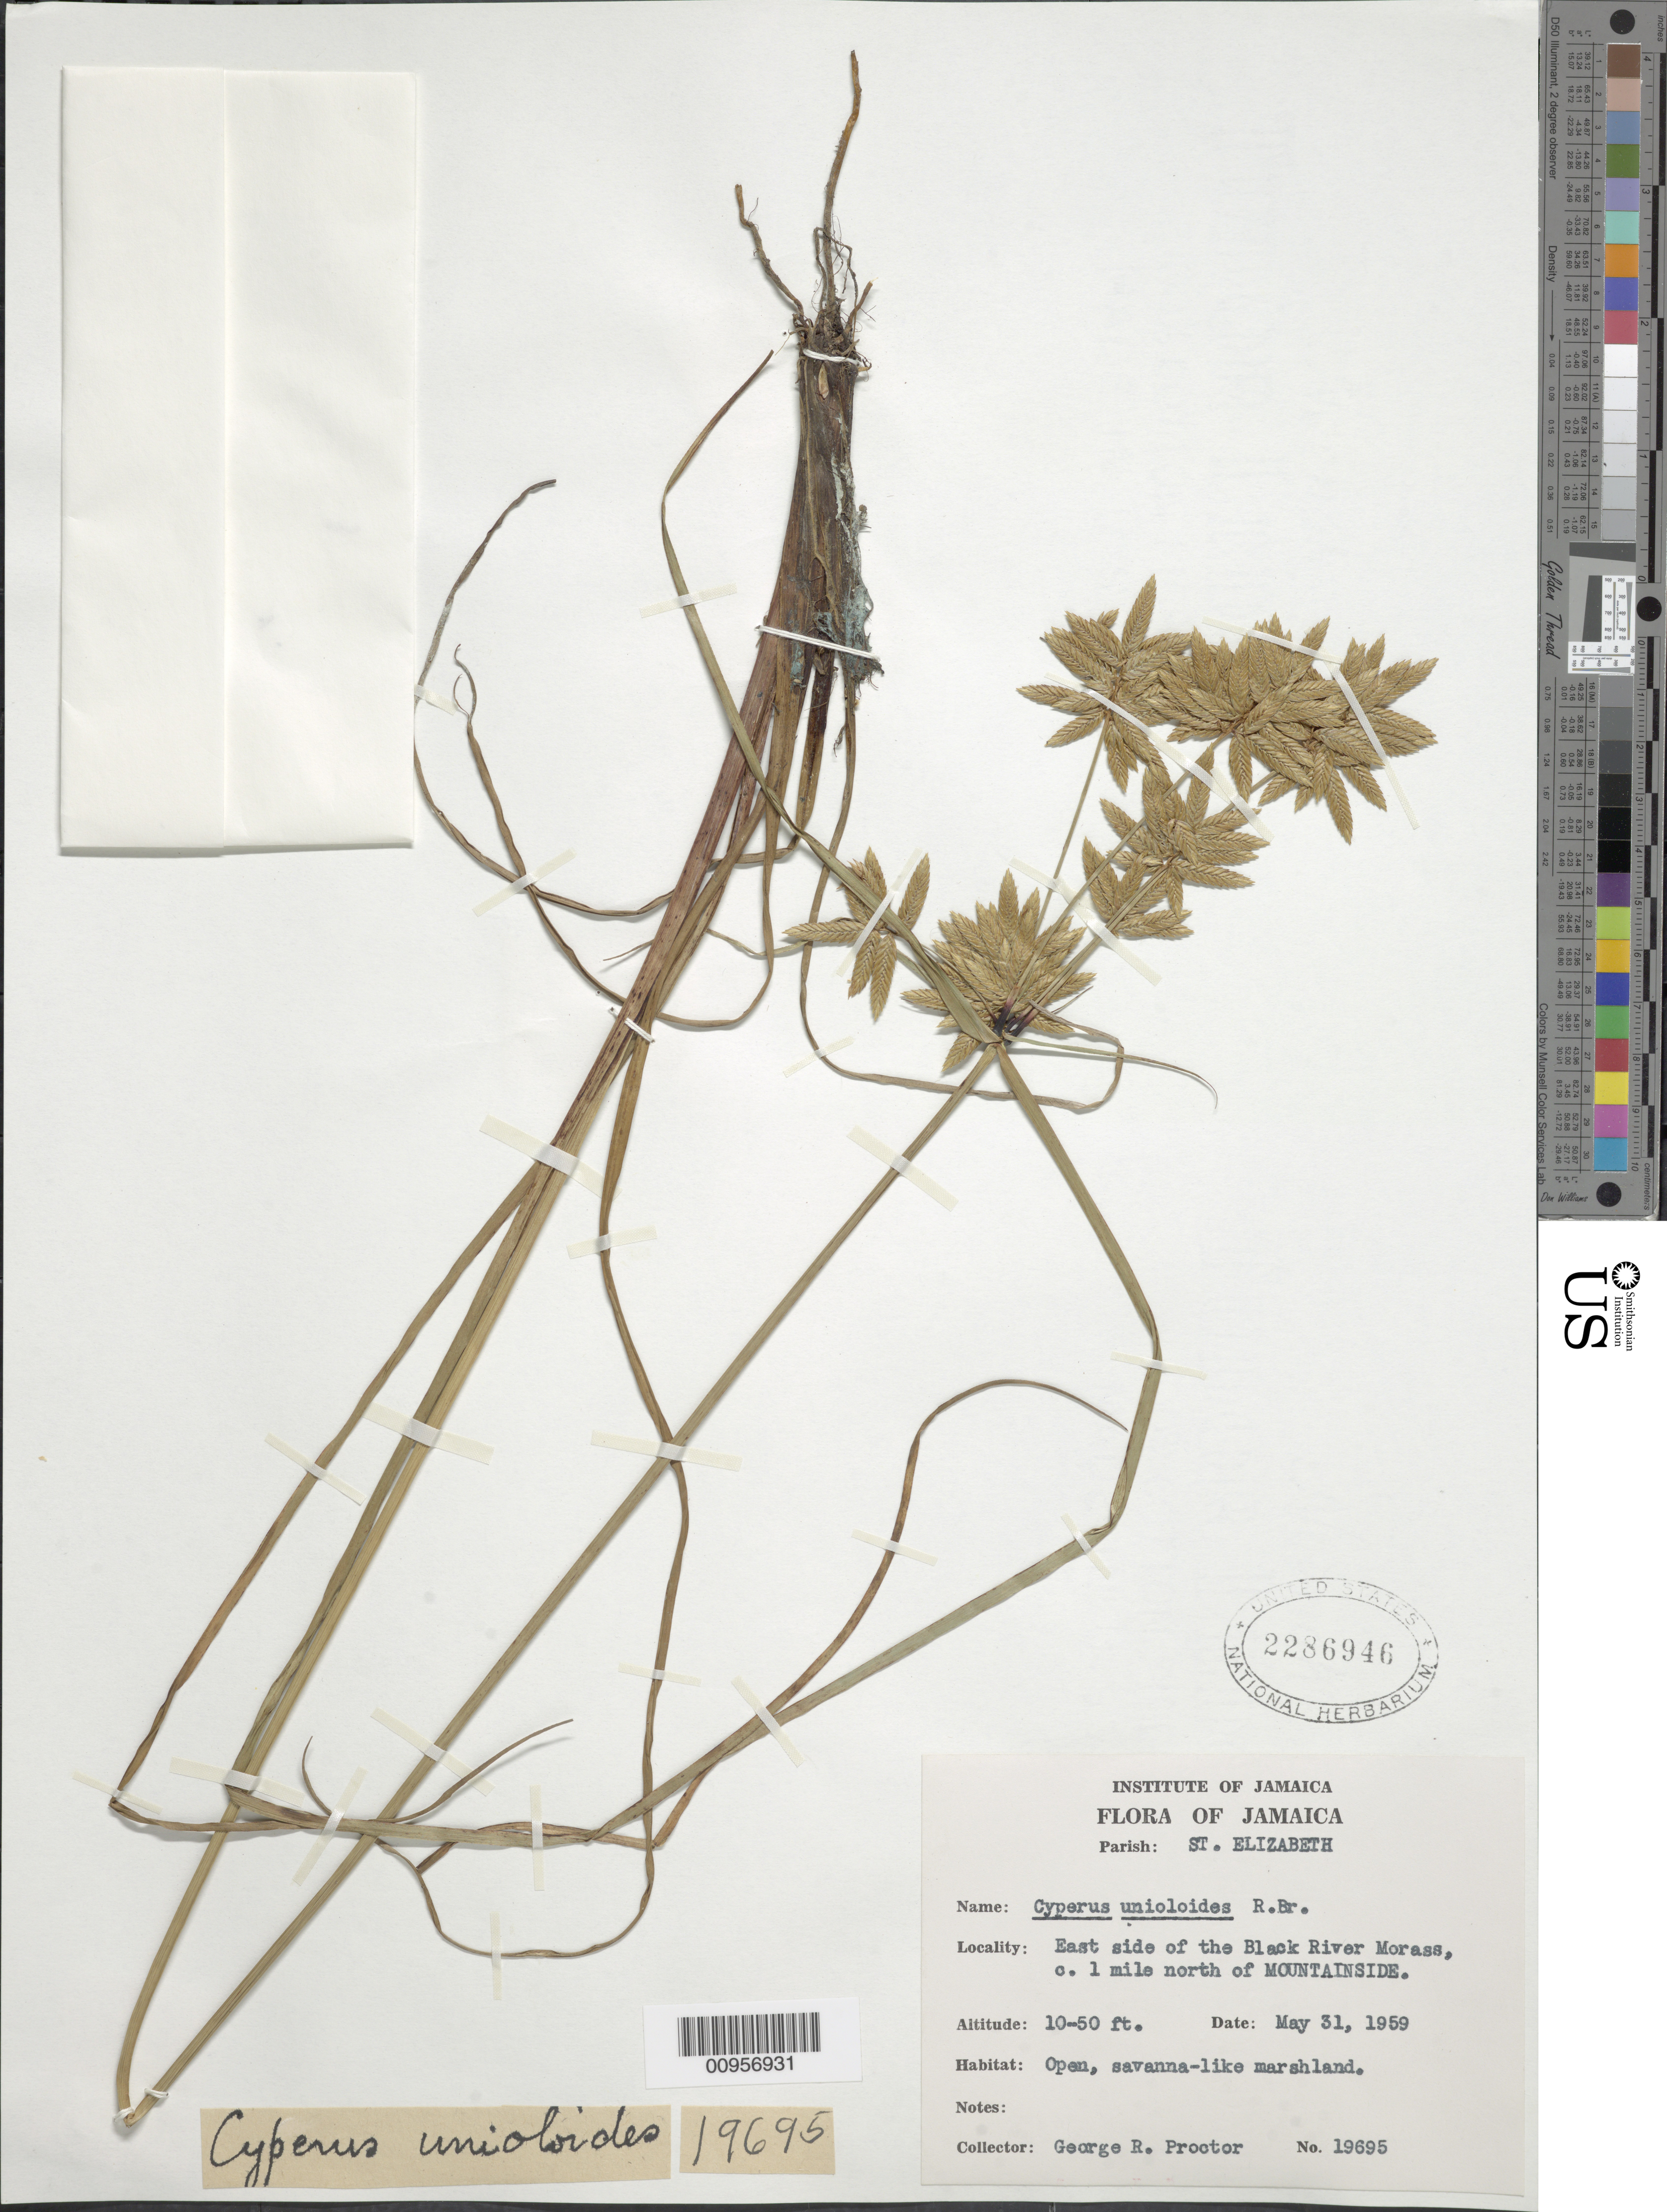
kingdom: Plantae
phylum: Tracheophyta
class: Liliopsida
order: Poales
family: Cyperaceae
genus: Cyperus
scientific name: Cyperus unioloides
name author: R. Br.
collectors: G. R. Proctor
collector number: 19695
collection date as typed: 31 May 1959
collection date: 1959-05-31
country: Jamaica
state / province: Saint Elizabeth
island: Jamaica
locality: East side of the Black River Morass, c. 1 mile N of Mountainside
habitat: Open, savanna-like marshland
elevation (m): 3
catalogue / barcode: US 2286946